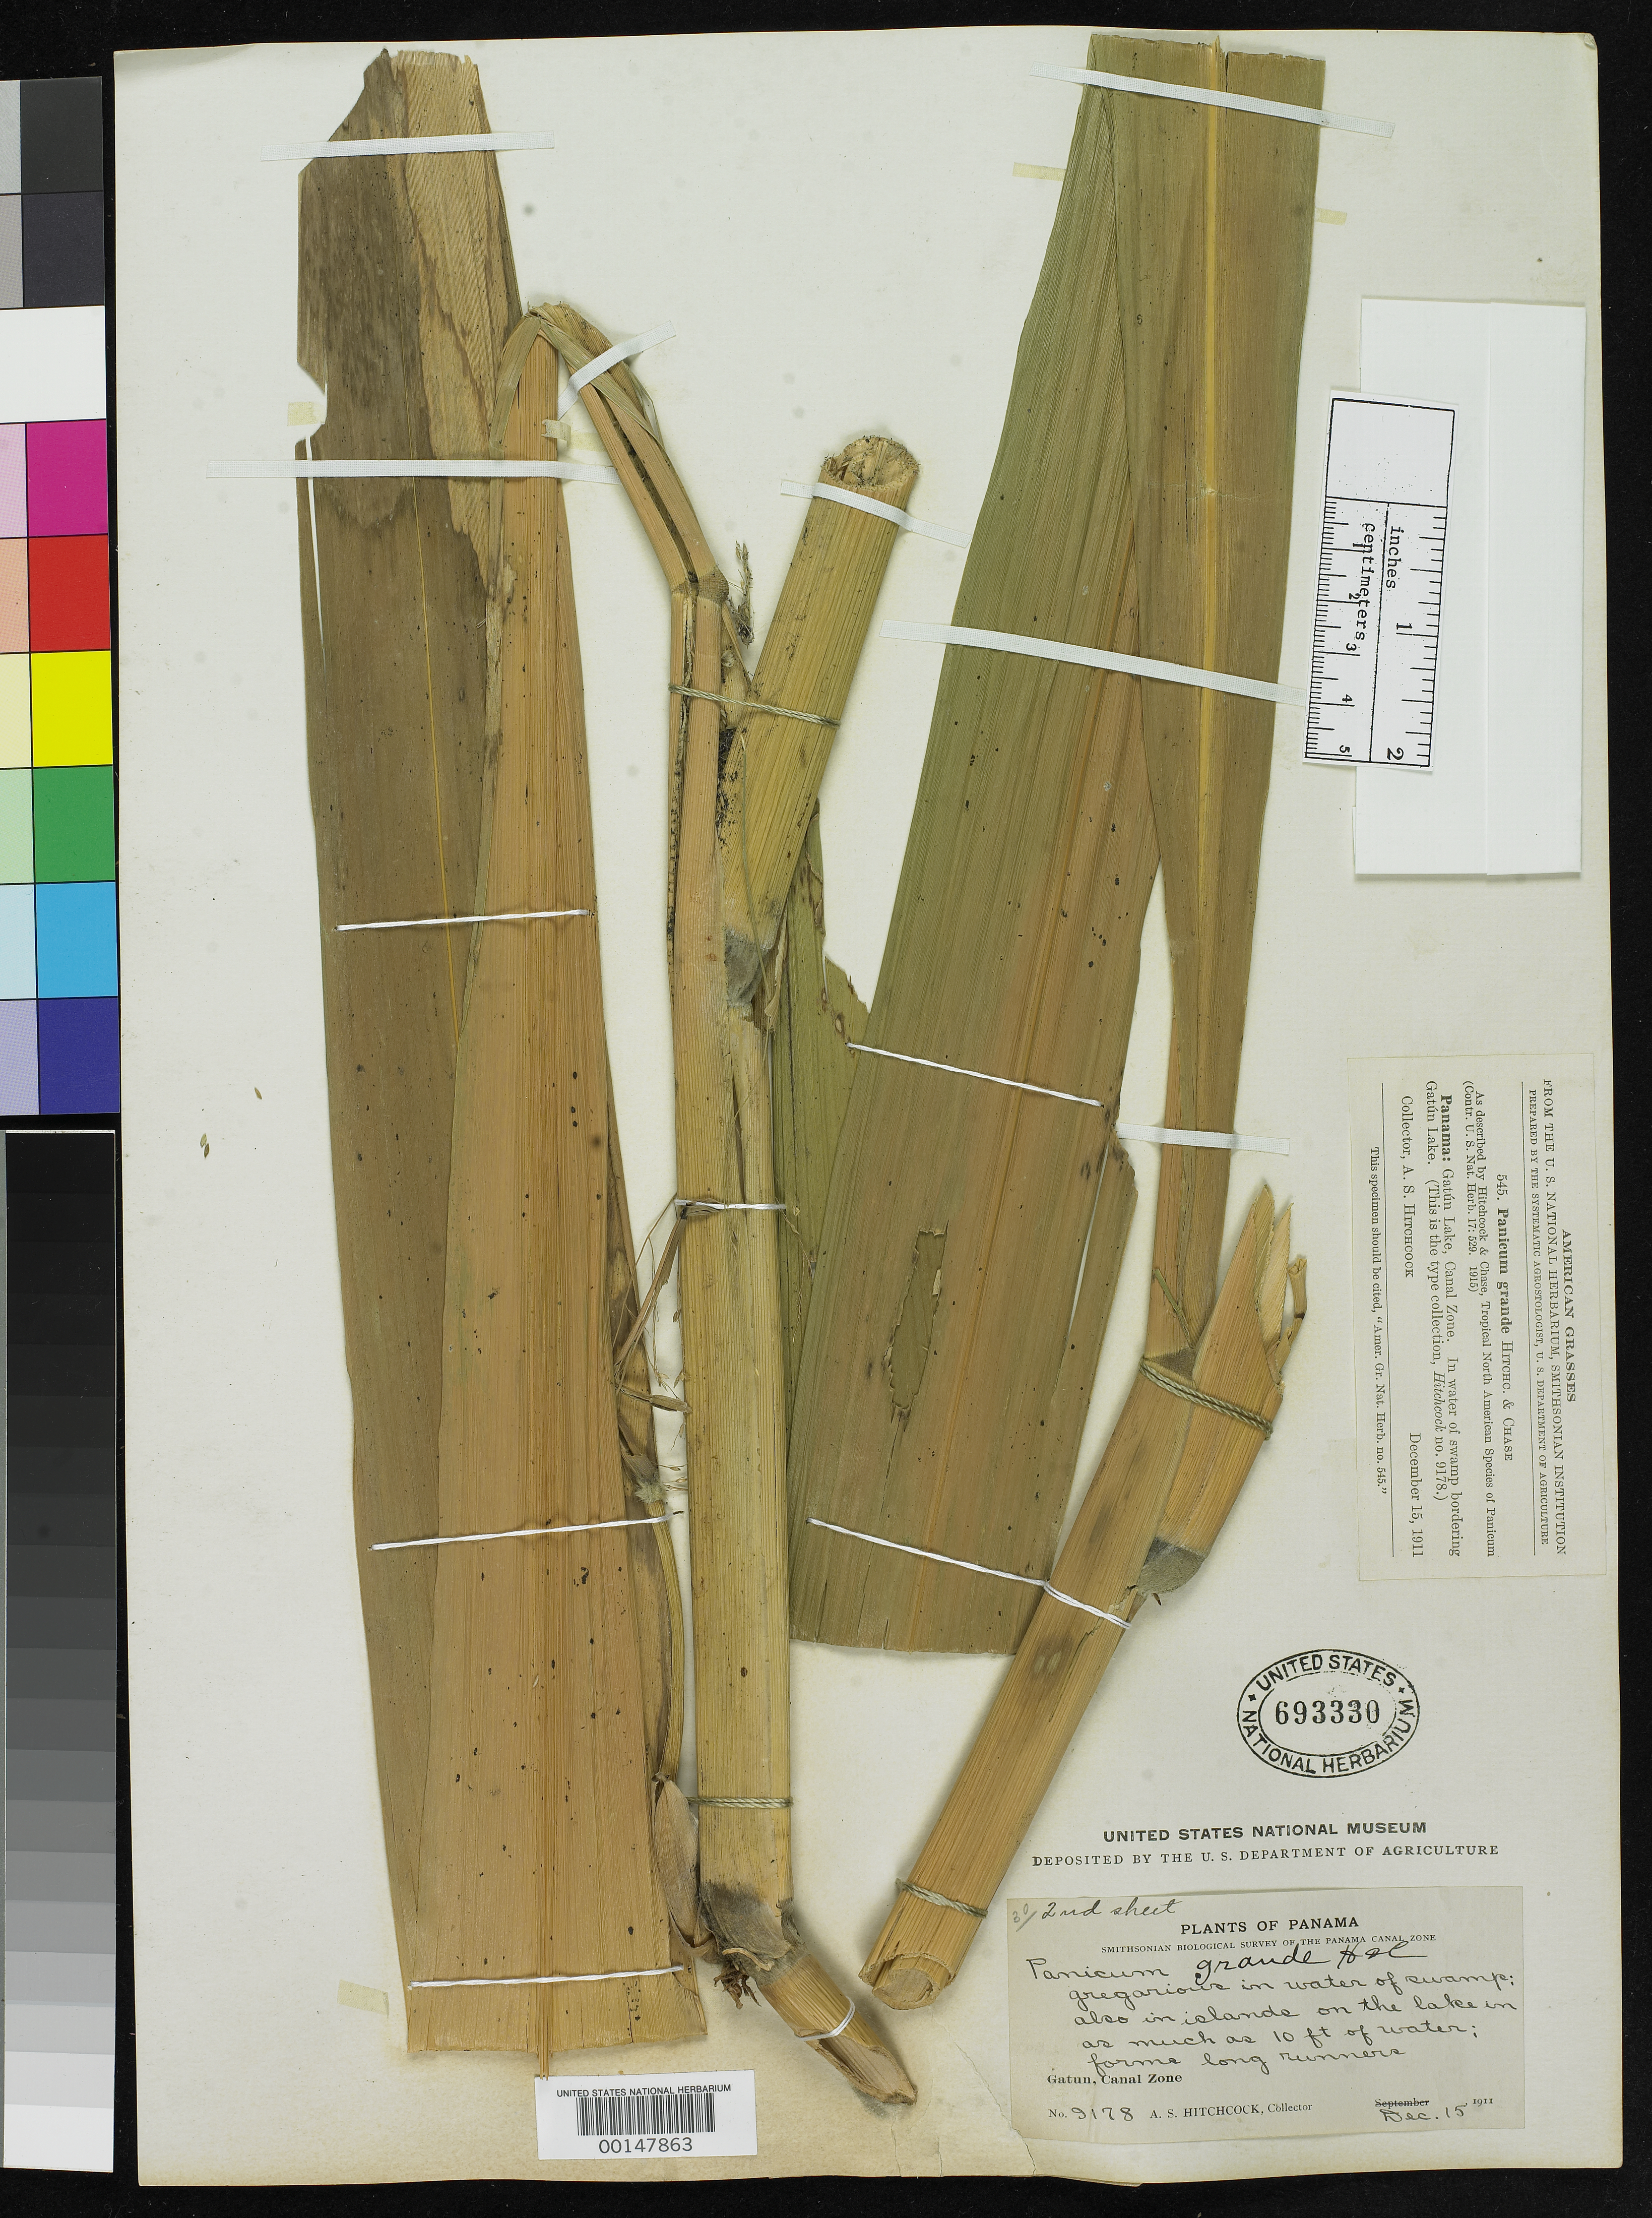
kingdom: Plantae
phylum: Tracheophyta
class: Liliopsida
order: Poales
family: Poaceae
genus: Panicum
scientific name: Panicum grande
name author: Hitchc. & Chase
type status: Holotype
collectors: A. S. Hitchcock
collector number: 9178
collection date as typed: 15 Dec 1911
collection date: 1911-12-15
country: Panama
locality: Gatun.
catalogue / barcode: US 693330